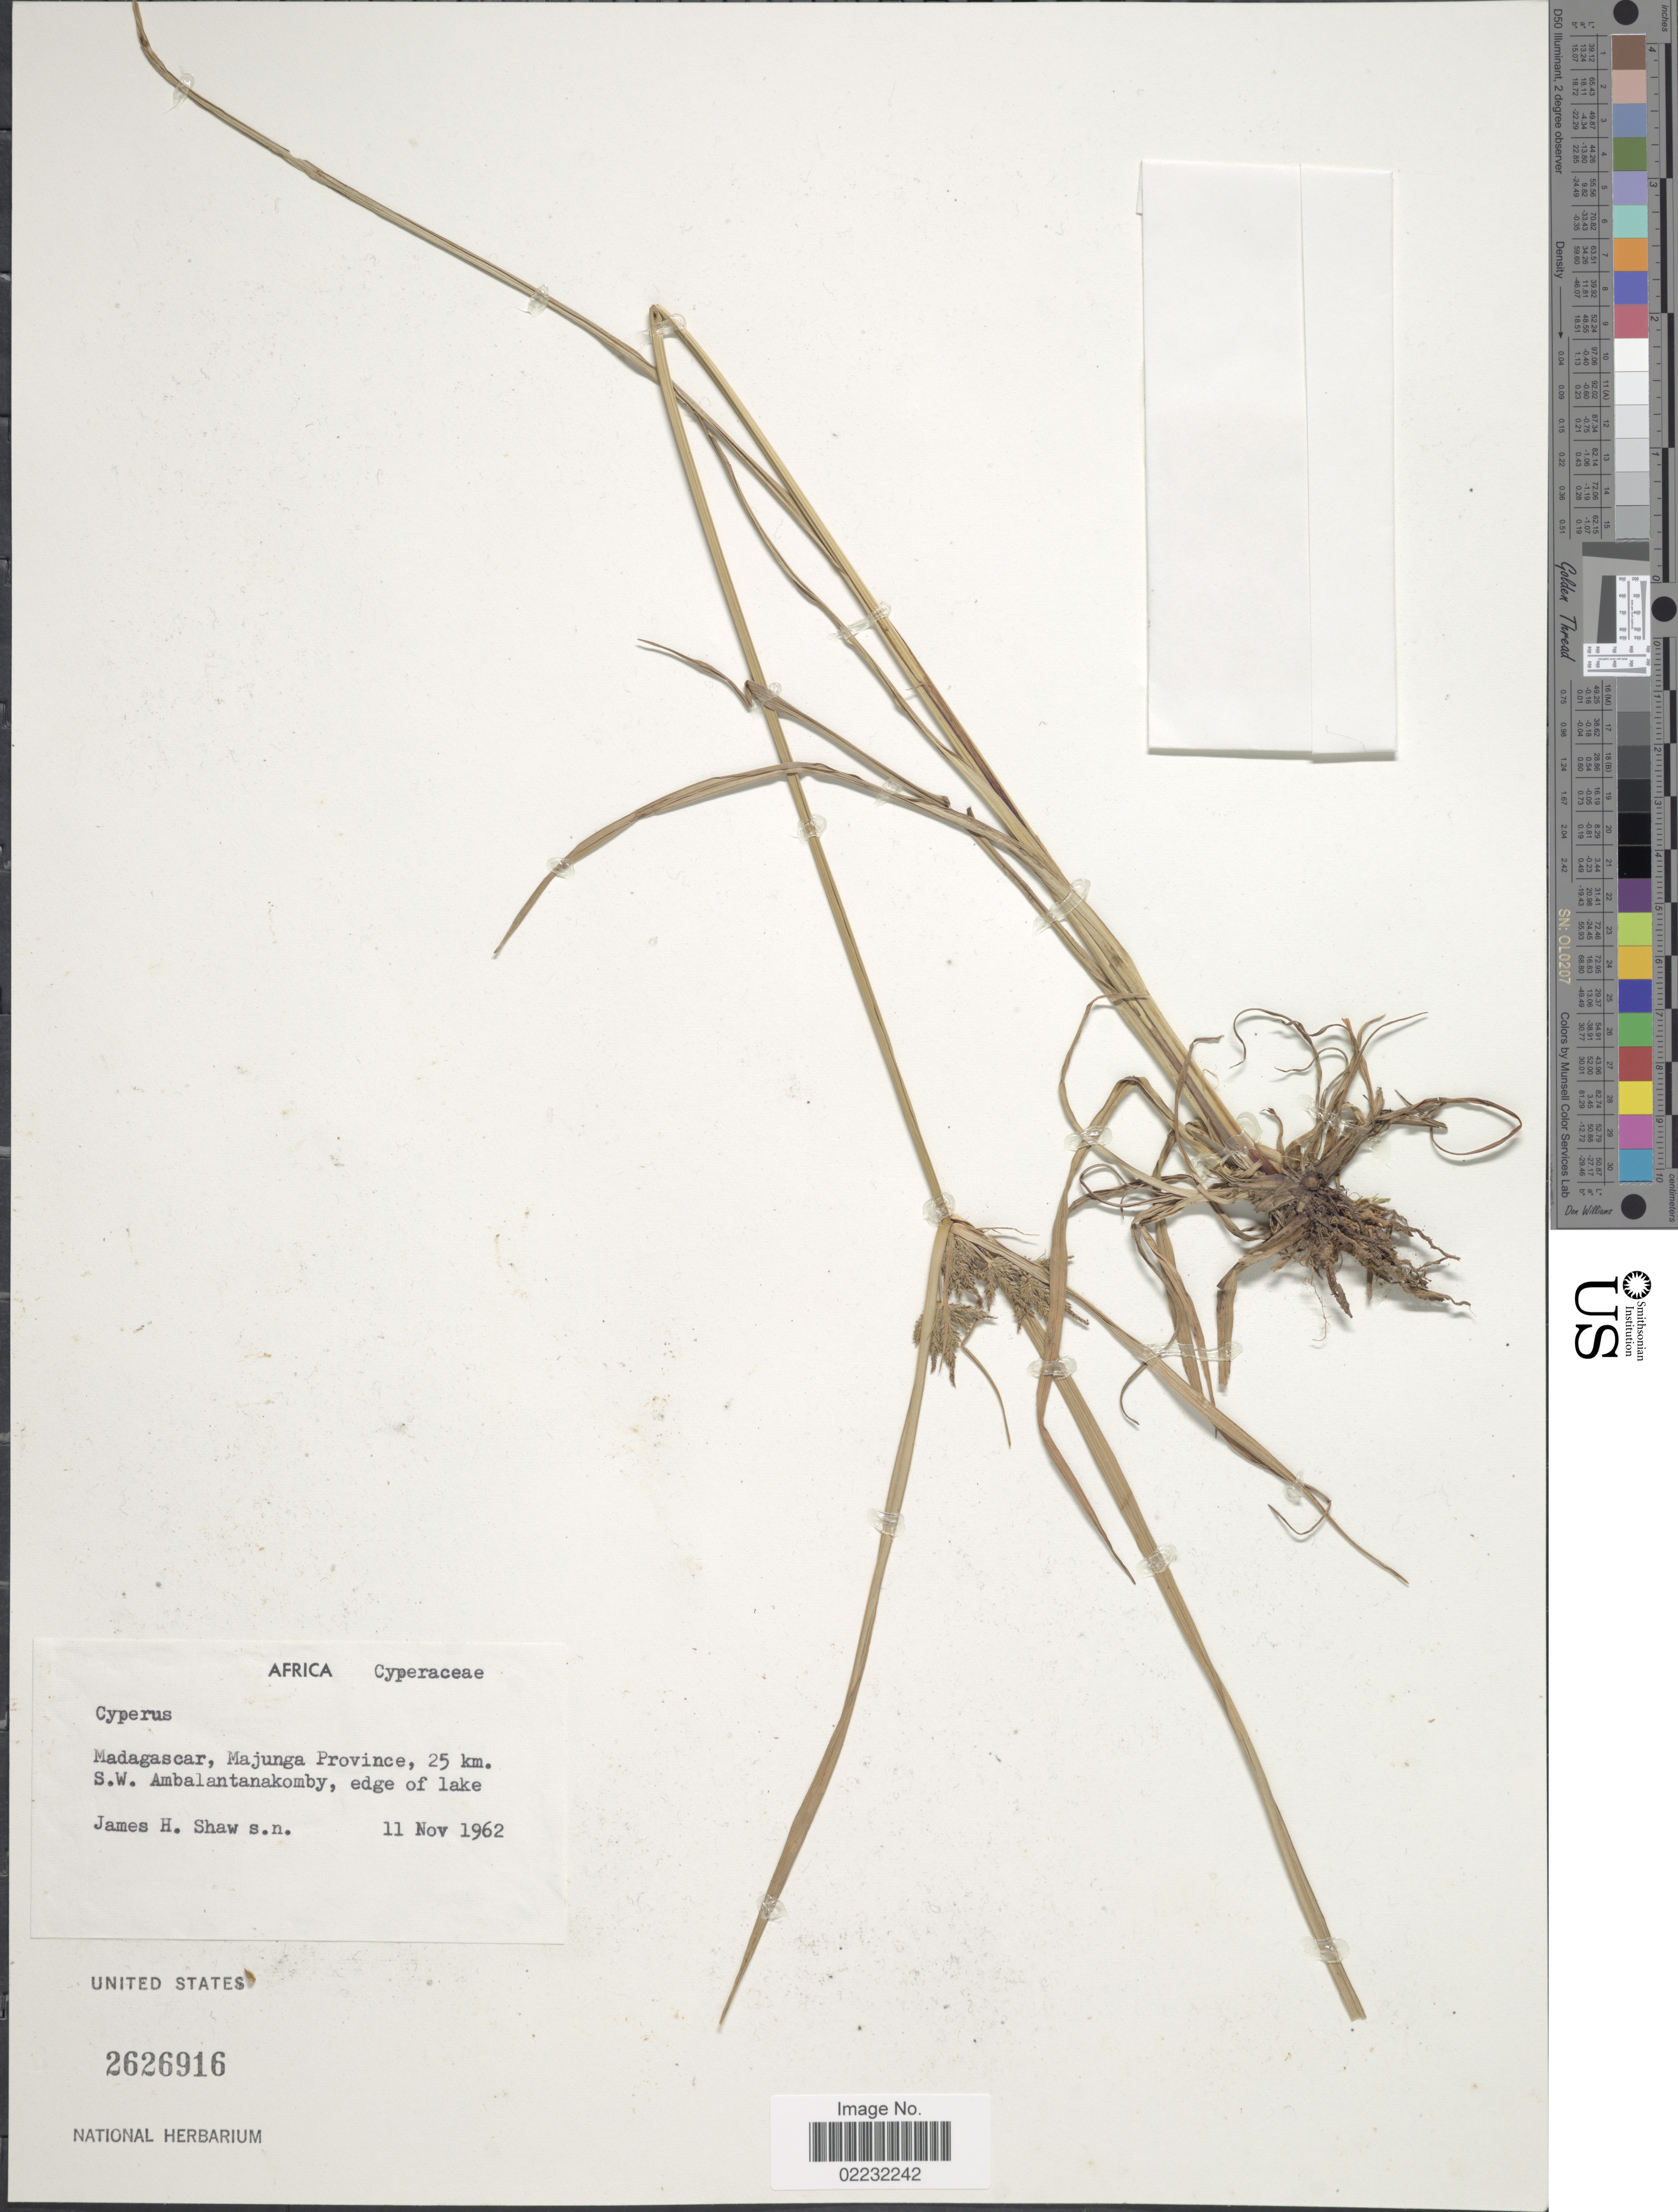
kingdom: Plantae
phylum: Tracheophyta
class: Liliopsida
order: Poales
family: Cyperaceae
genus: Cyperus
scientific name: Cyperus sp.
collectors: J. Shaw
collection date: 1962-11-11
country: Madagascar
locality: Majunga Province, 25 km. S.W. Ambalantanakomby, edge of lake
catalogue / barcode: US 2626916